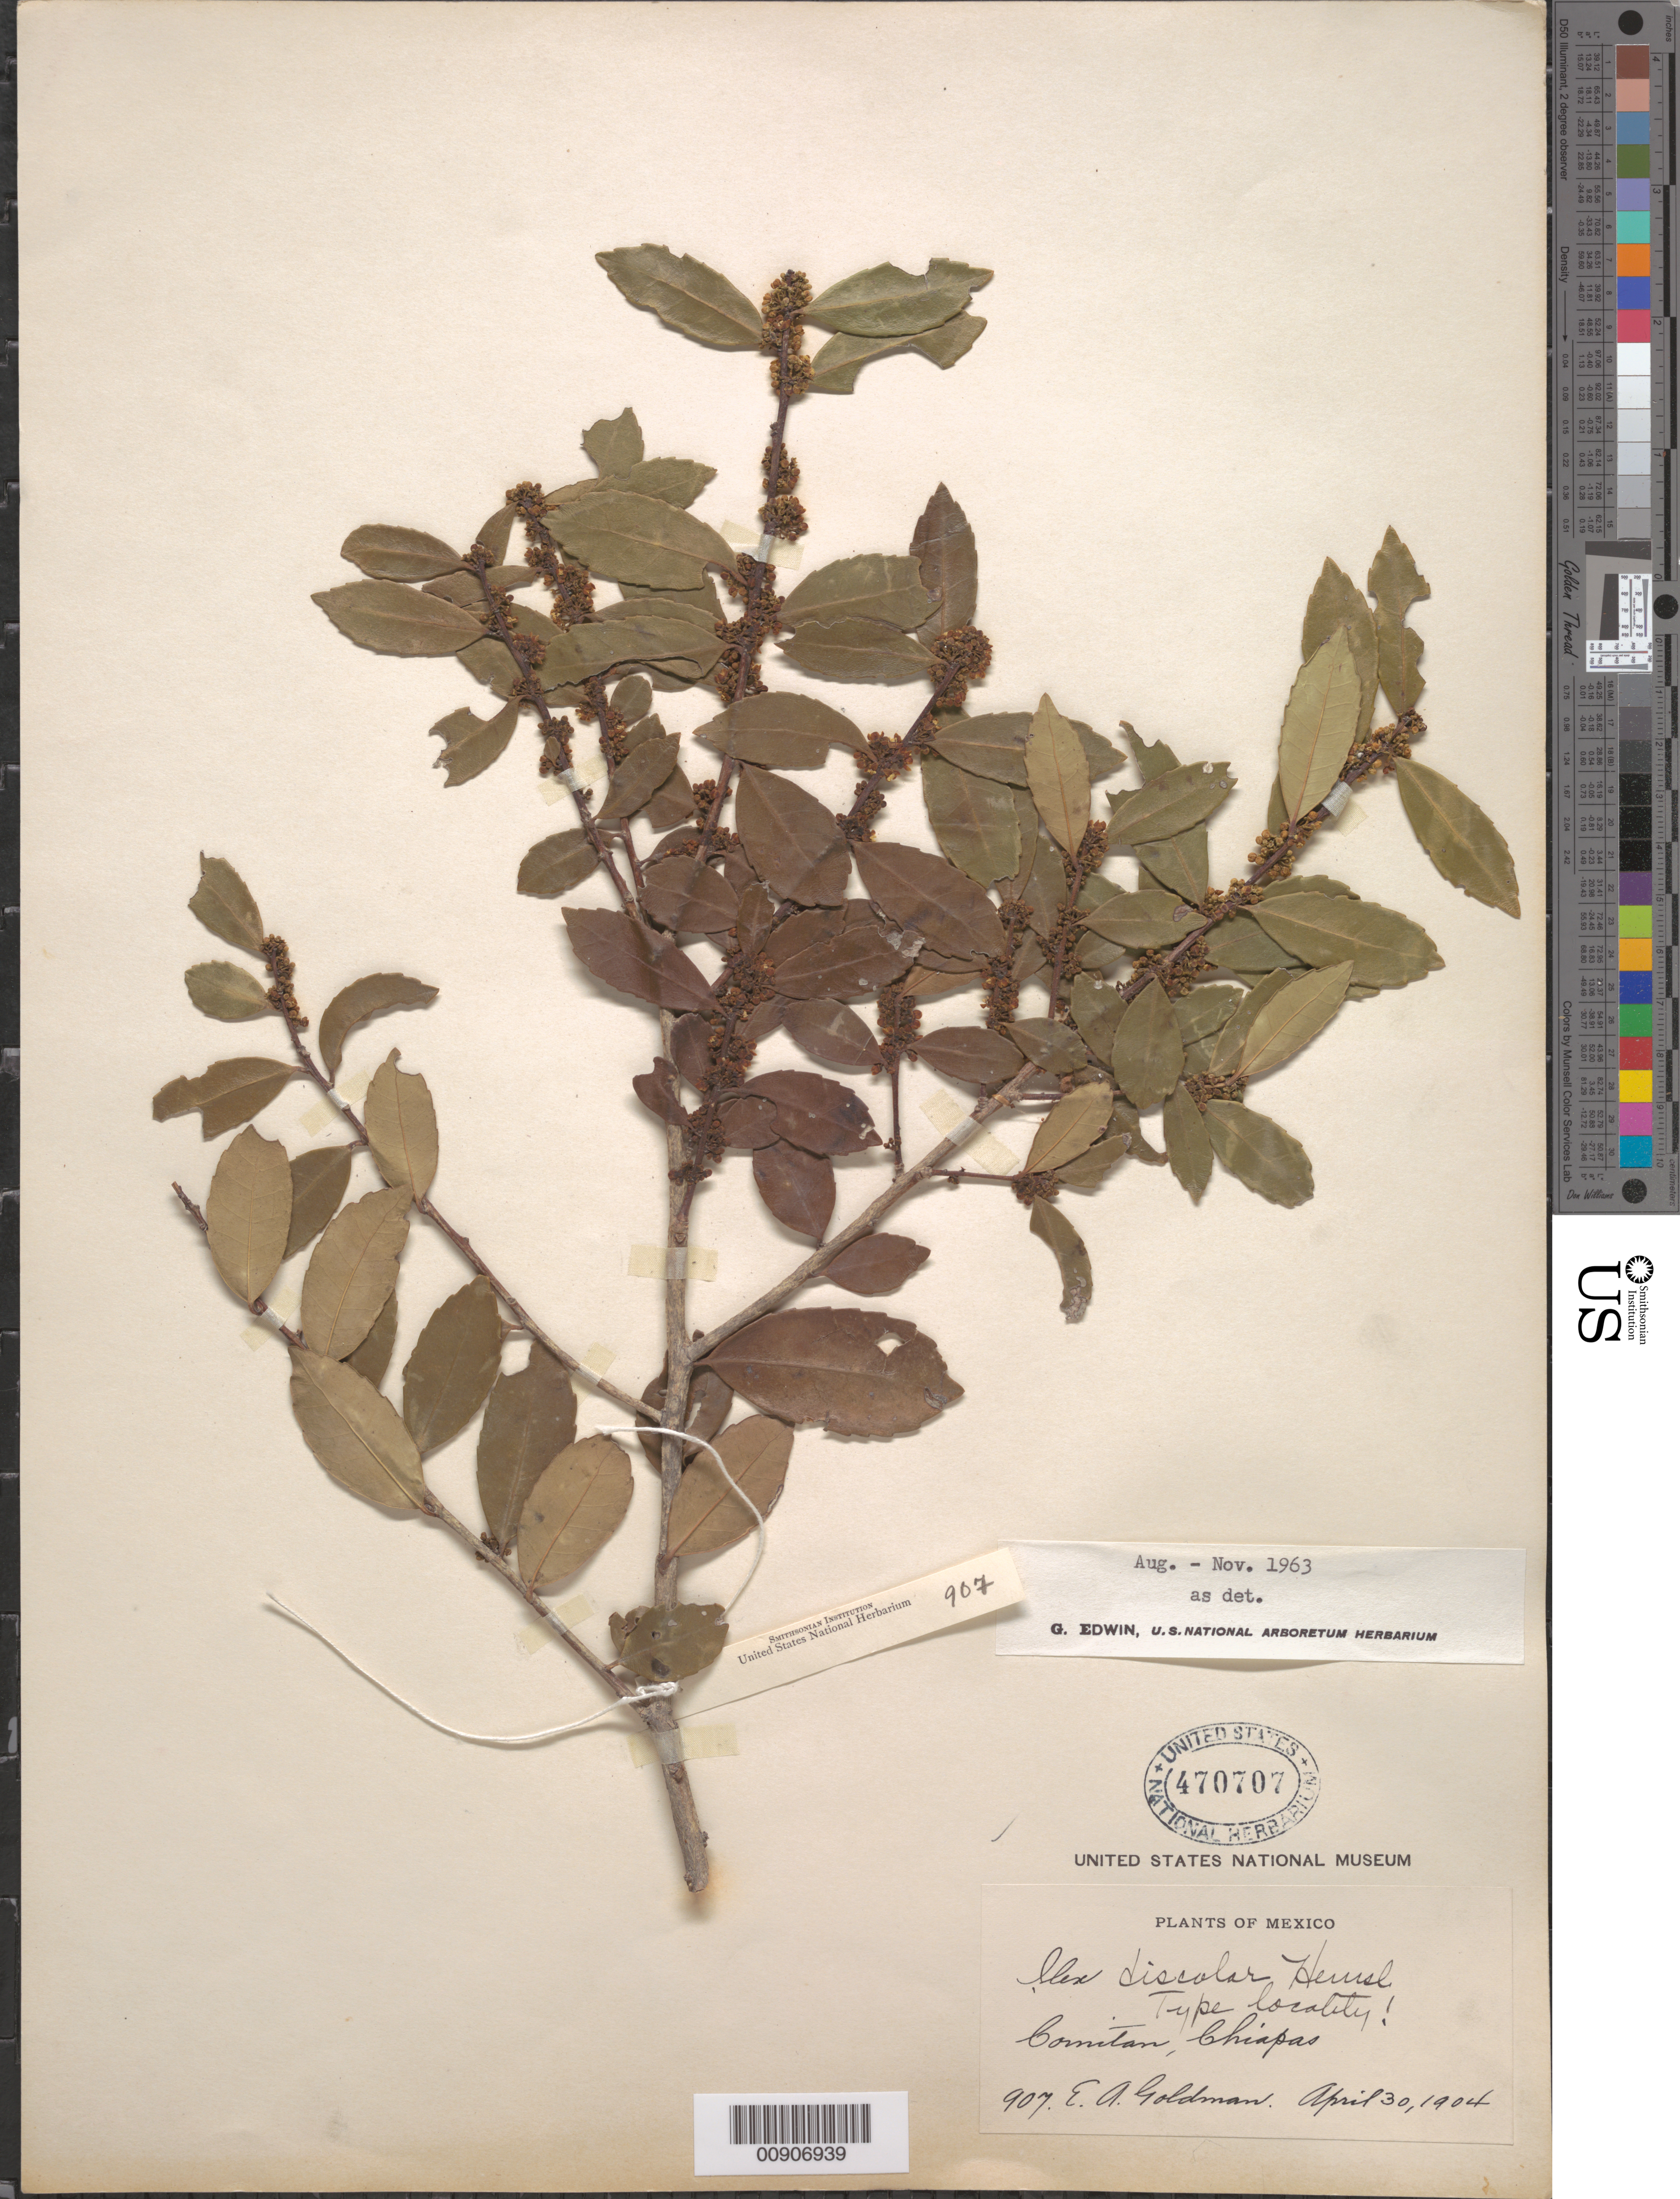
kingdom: Plantae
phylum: Tracheophyta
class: Magnoliopsida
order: Aquifoliales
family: Aquifoliaceae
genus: Ilex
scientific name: Ilex discolor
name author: Hemsl.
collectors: E. A. Goldman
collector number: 907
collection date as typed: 30 Apr 1904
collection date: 1904-04-30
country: Mexico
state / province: Chiapas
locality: Comitán, Chiapas.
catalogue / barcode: US 470707